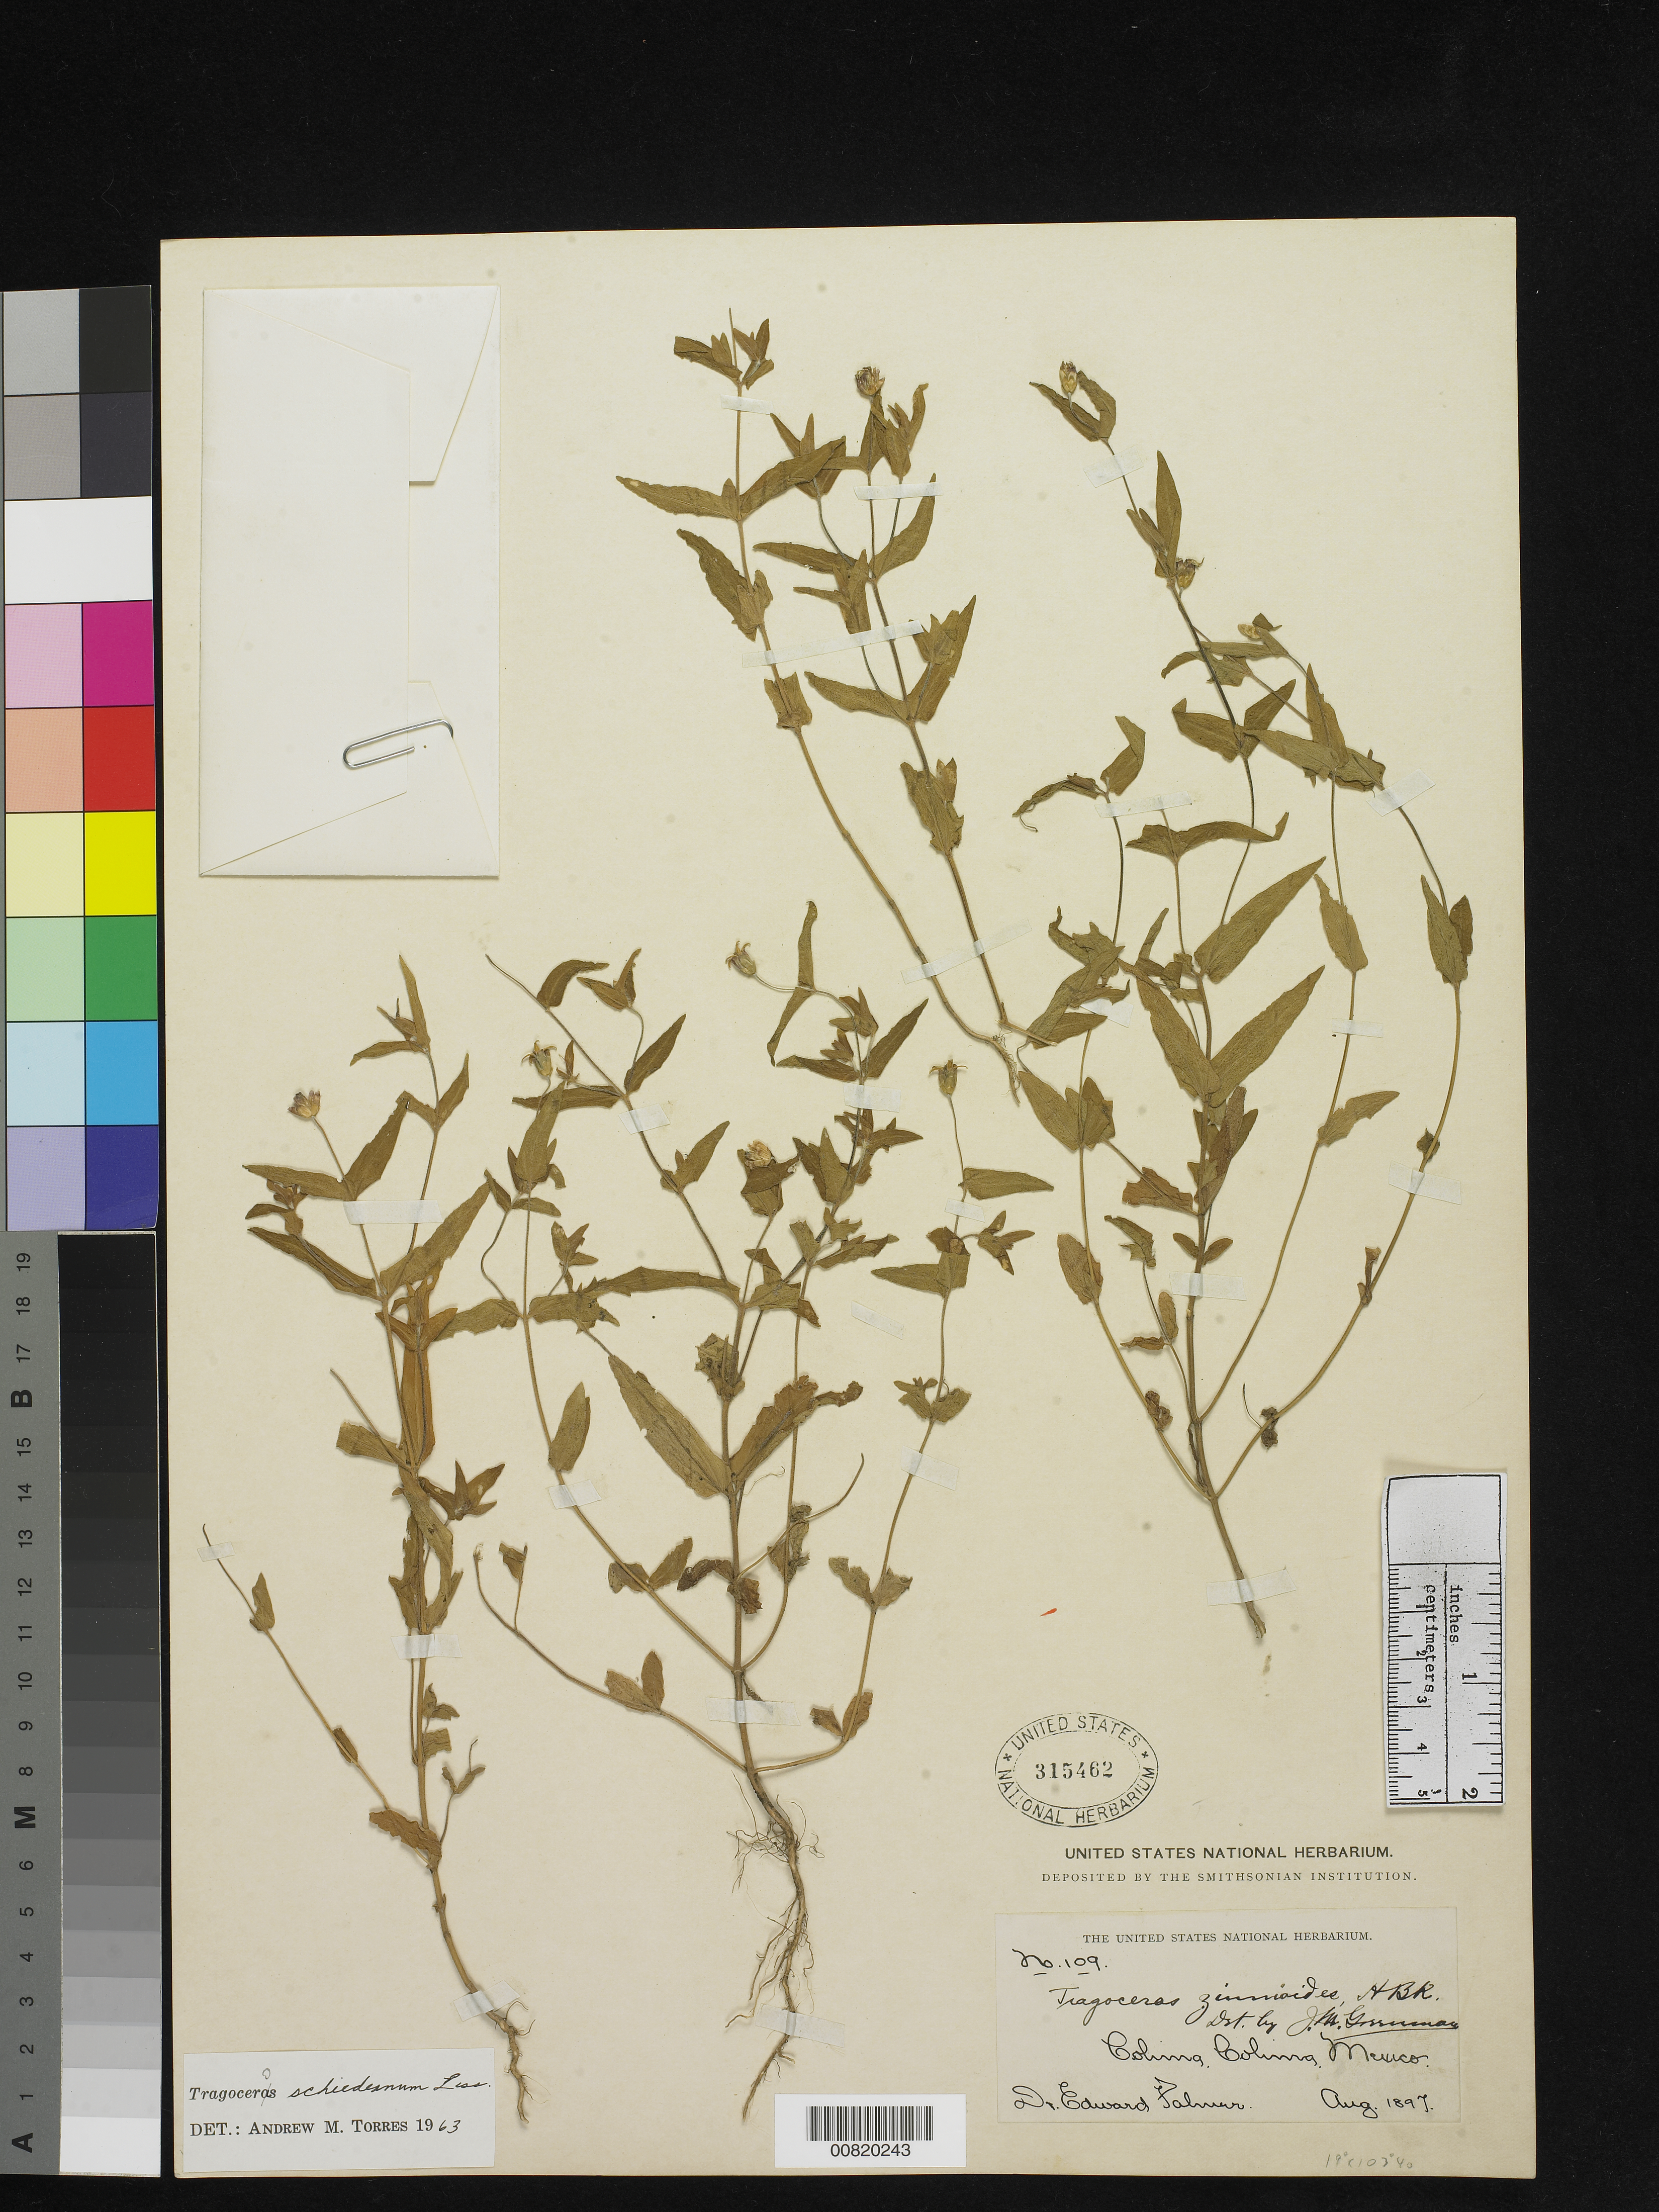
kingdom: Plantae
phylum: Tracheophyta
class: Magnoliopsida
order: Asterales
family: Asteraceae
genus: Tragoceros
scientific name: Tragoceros schiedeanum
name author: Less.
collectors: E. Palmer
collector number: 109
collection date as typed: Aug 1897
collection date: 1897-08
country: Mexico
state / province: Colima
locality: Colima, Colima.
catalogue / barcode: US 315462